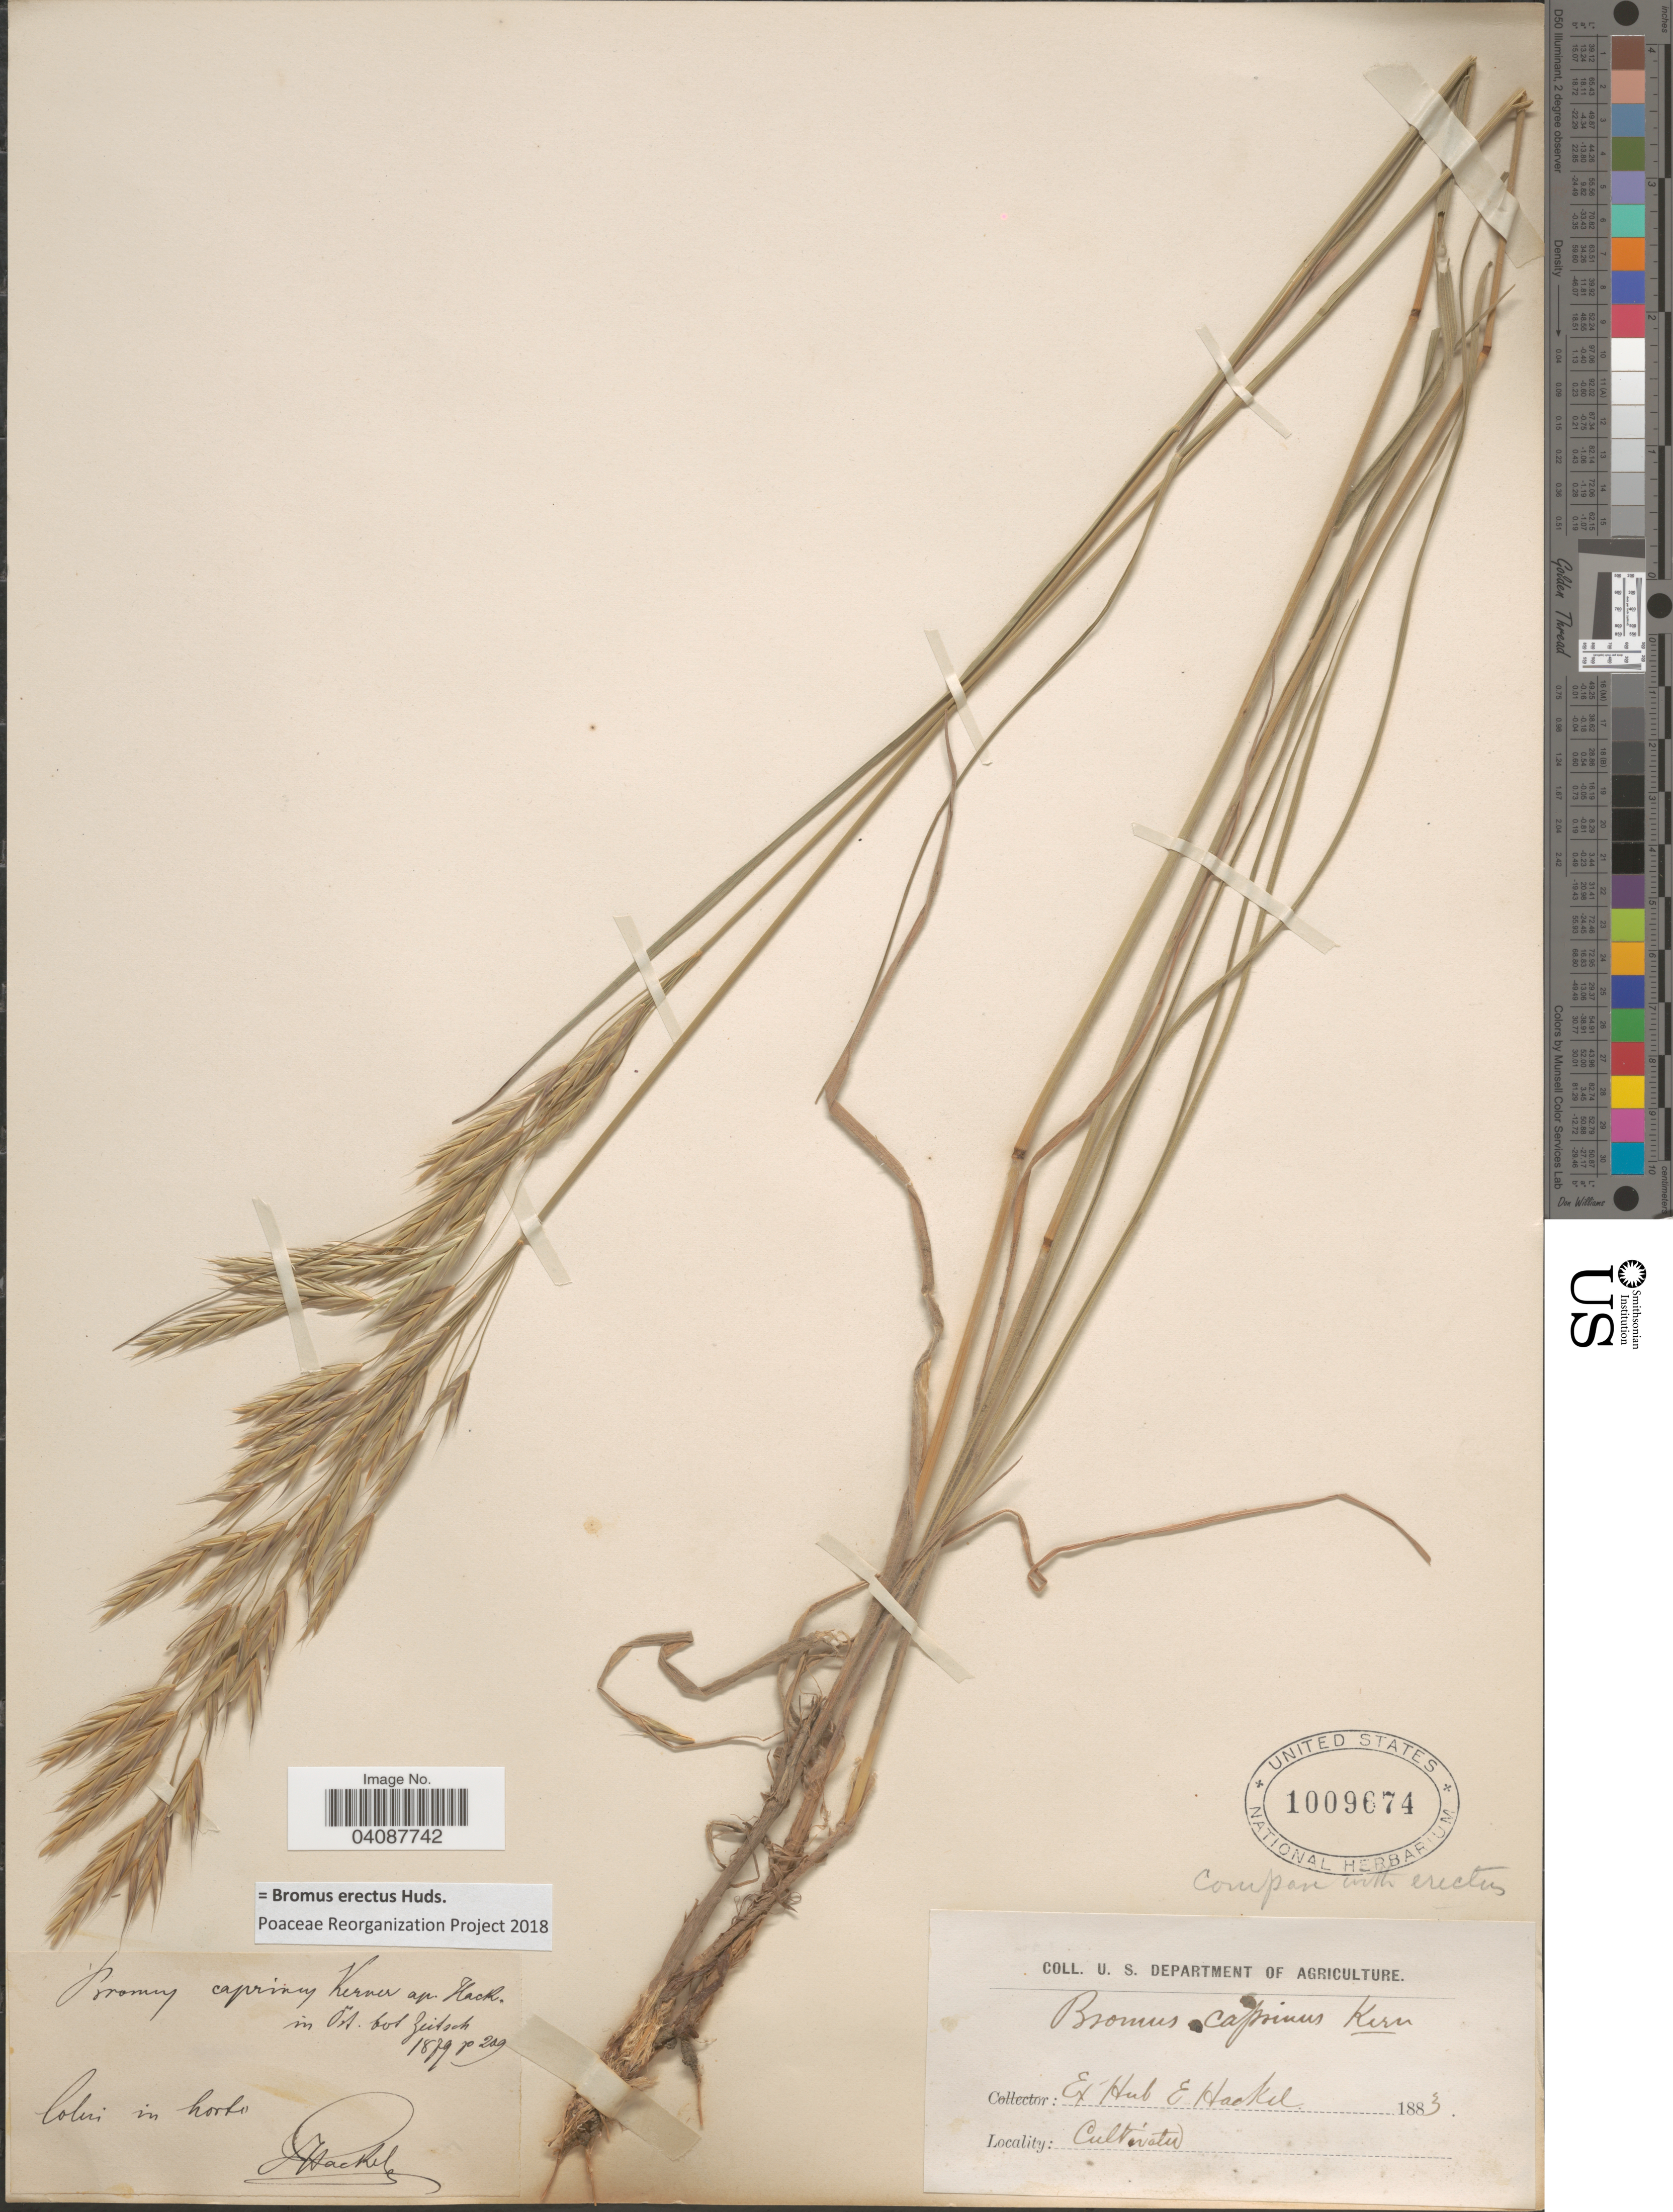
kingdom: Plantae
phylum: Tracheophyta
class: Liliopsida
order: Poales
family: Poaceae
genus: Bromus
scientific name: Bromus erectus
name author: Huds.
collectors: J. Hackel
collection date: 1883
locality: Coliri in horto.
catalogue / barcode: US 1009674